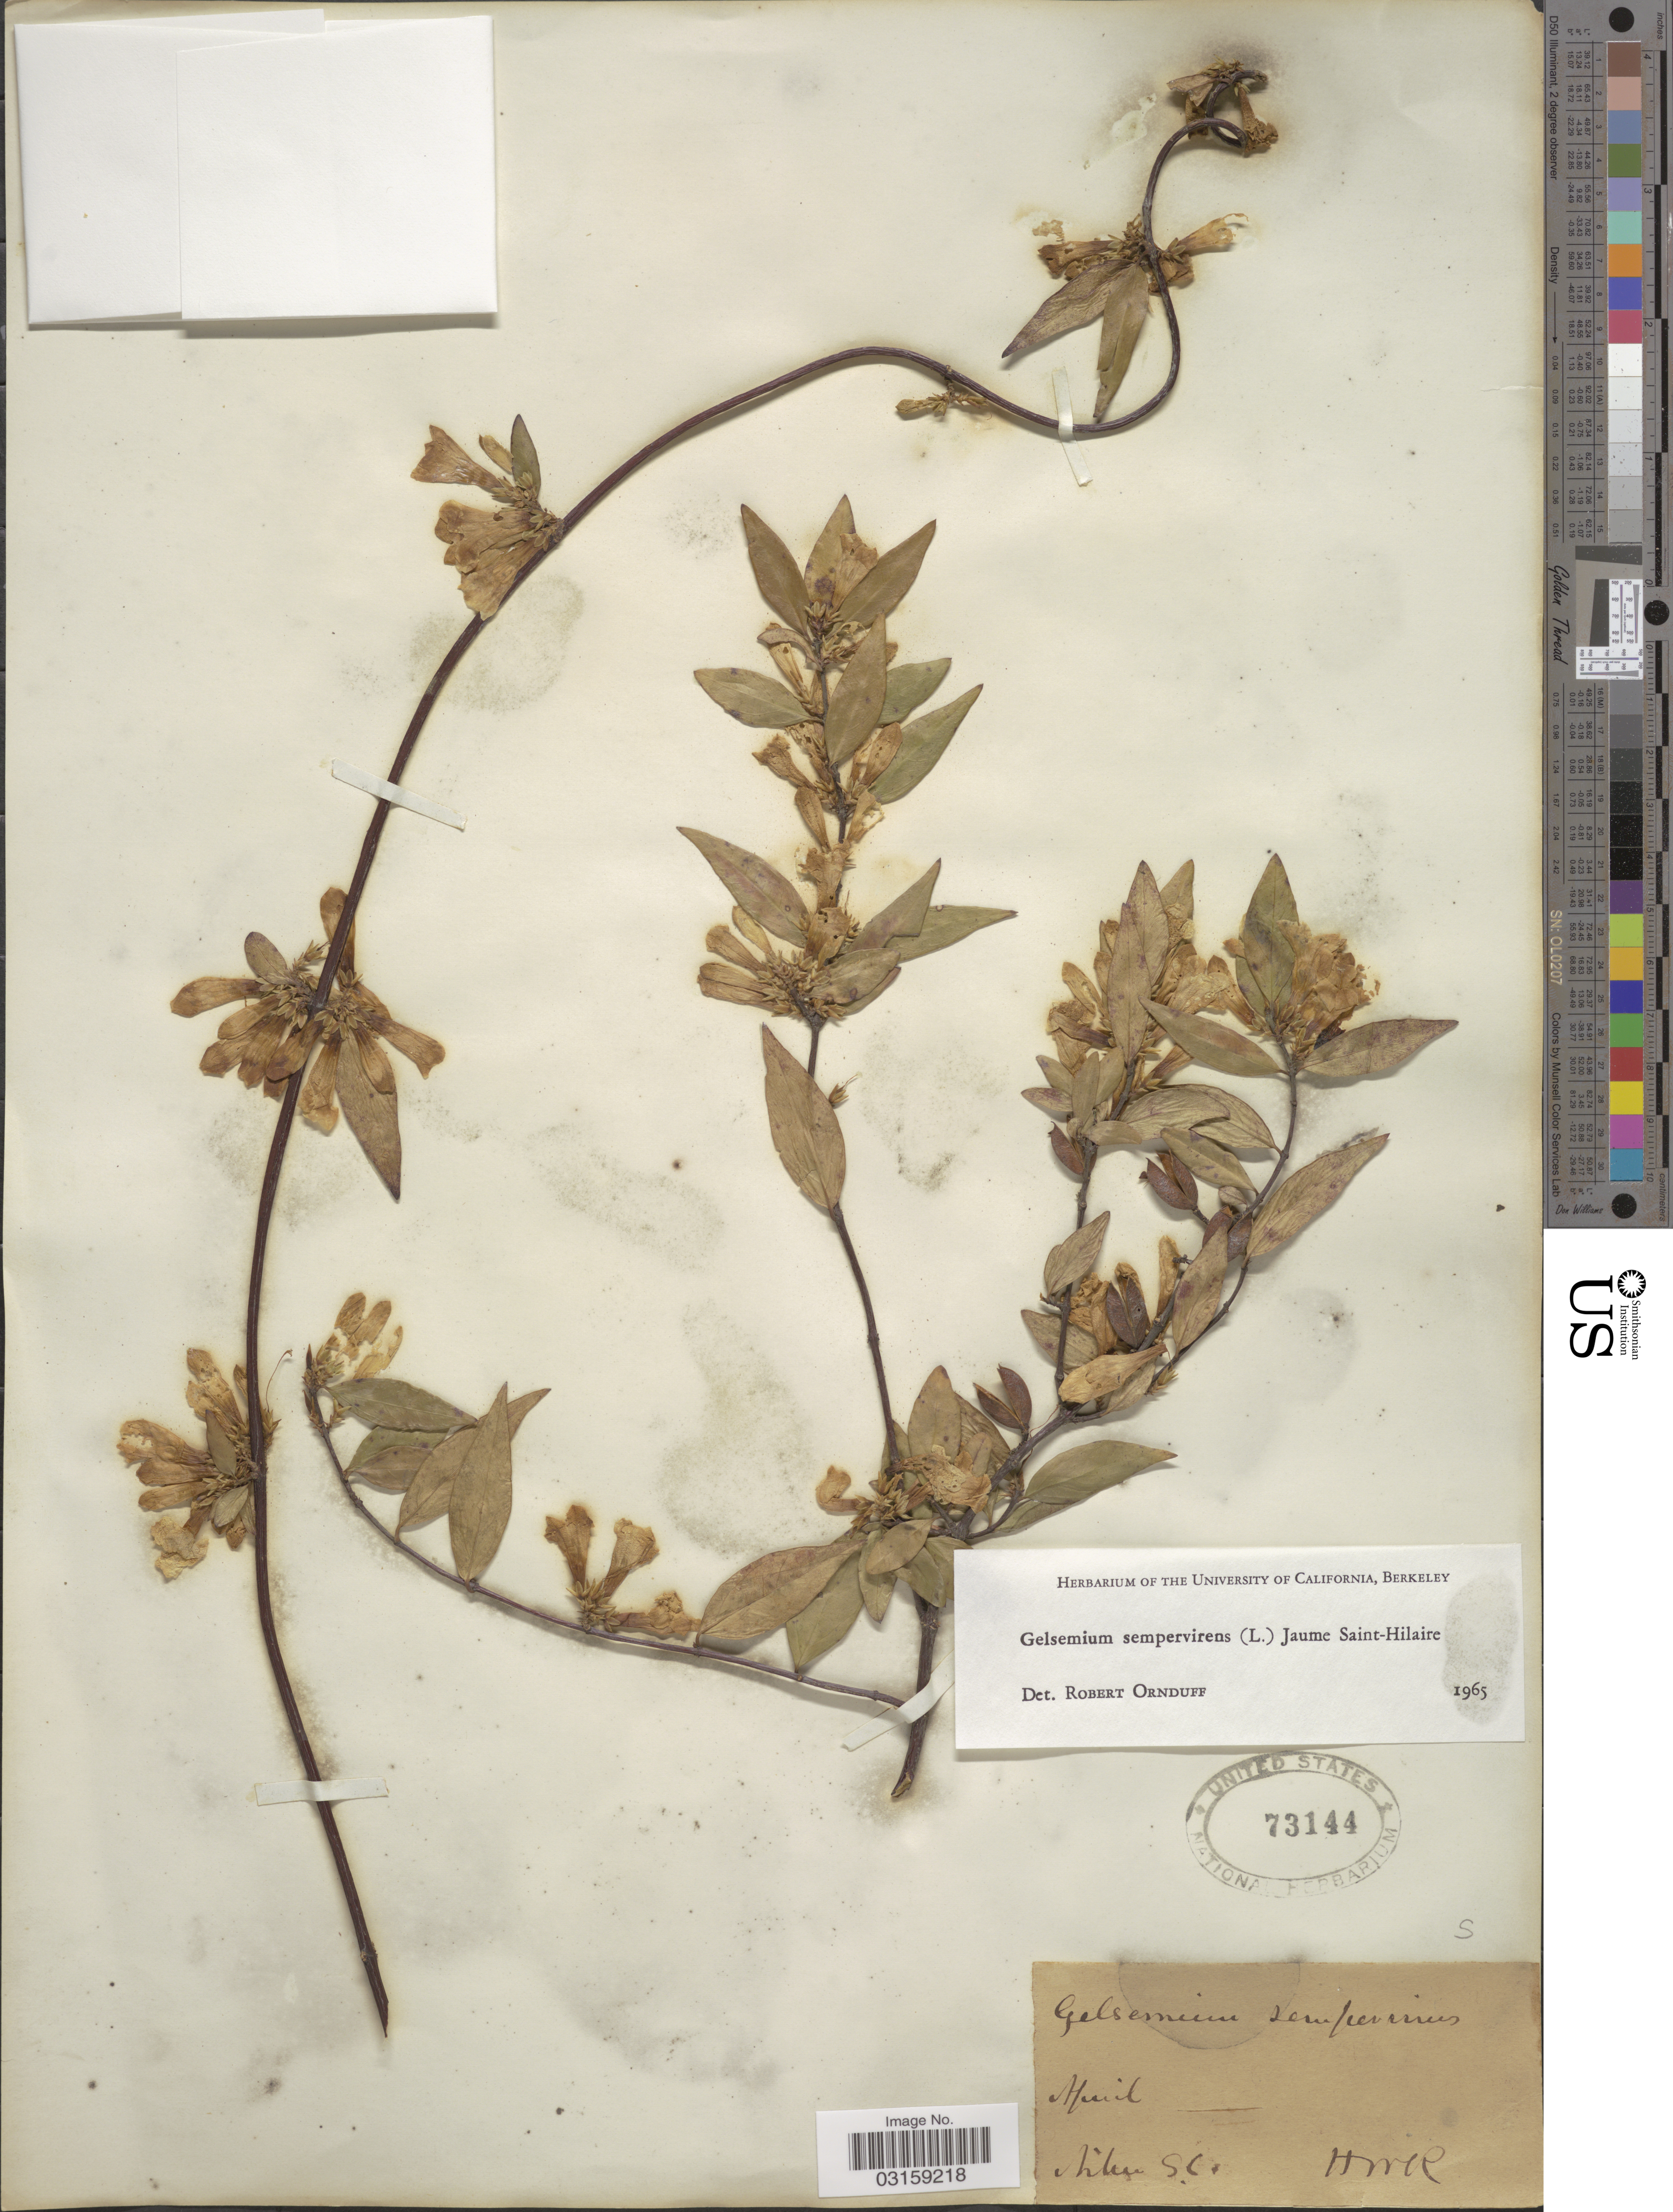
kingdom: Plantae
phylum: Tracheophyta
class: Magnoliopsida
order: Gentianales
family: Gelsemiaceae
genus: Gelsemium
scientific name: Gelsemium sempervirens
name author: (L.) J. St.-Hil.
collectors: H. W. R.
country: United States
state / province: South Carolina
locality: Aiken.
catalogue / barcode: US 73144